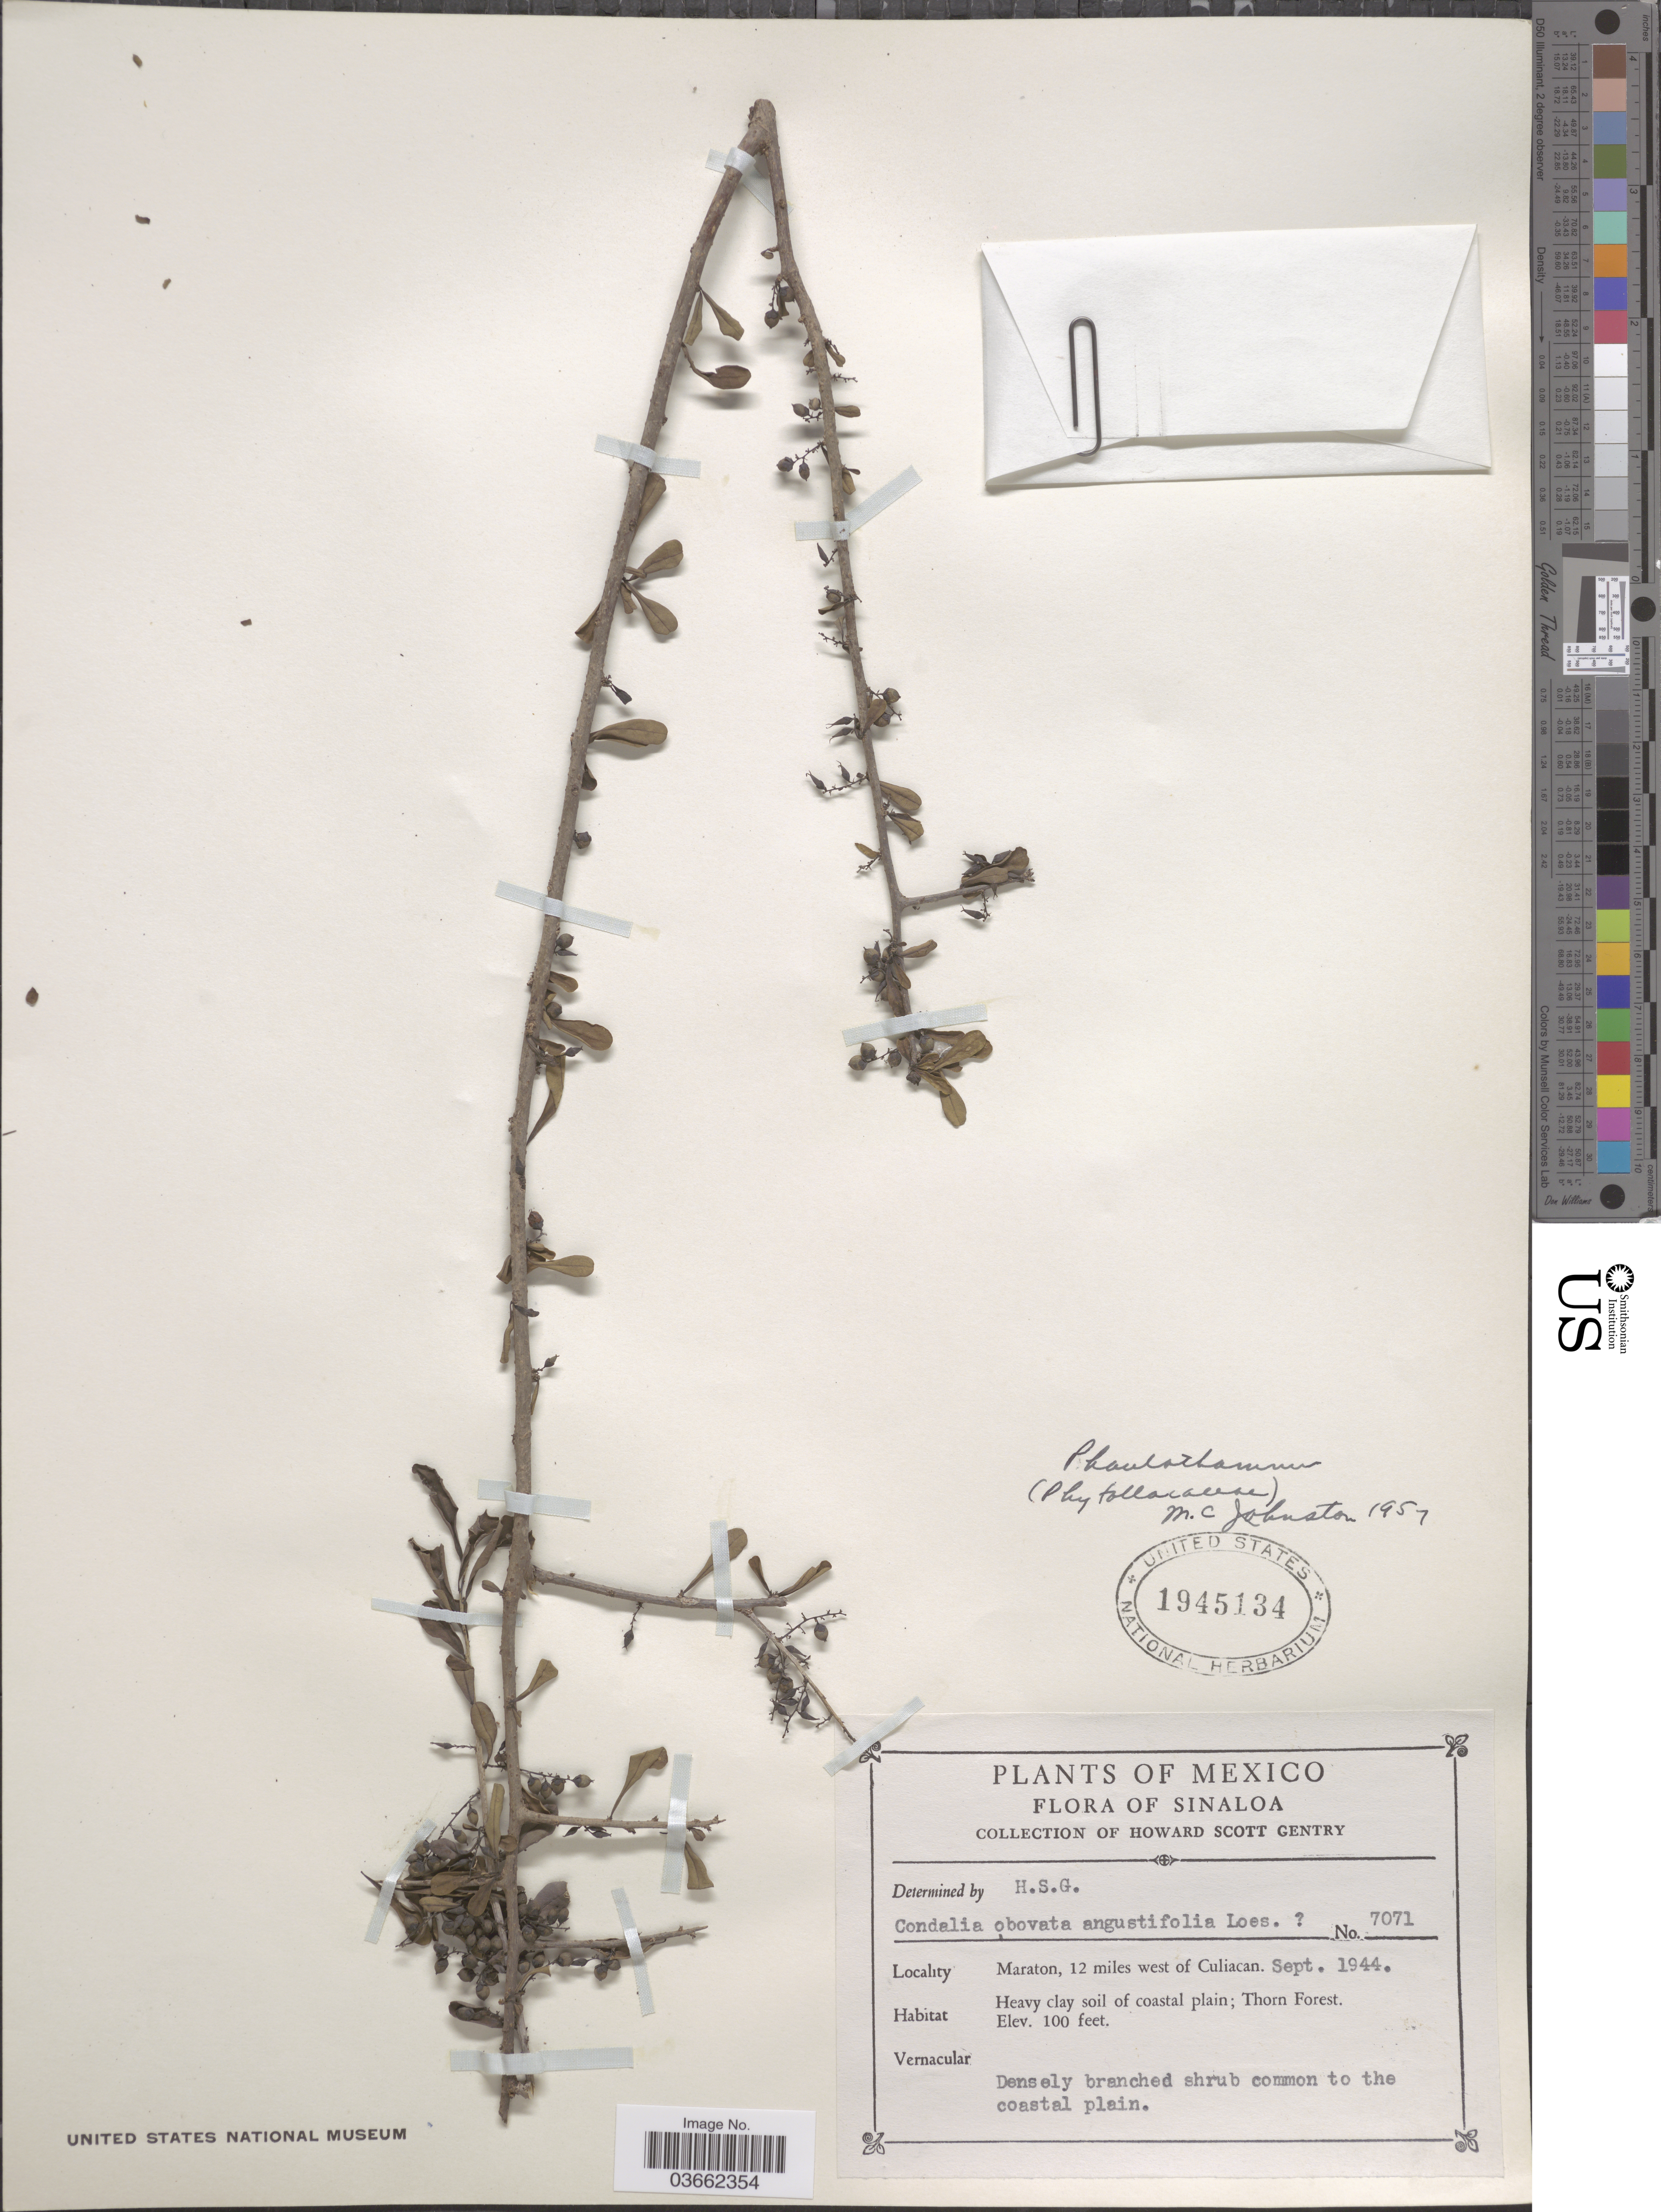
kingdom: Plantae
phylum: Tracheophyta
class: Magnoliopsida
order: Caryophyllales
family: Achatocarpaceae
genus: Phaulothamnus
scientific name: Phaulothamnus sp.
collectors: H. S. Gentry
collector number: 7071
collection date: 1944-09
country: Mexico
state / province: Sinaloa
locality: Maraton, 12 miles west of Culiacan.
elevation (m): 30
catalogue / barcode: US 1945134